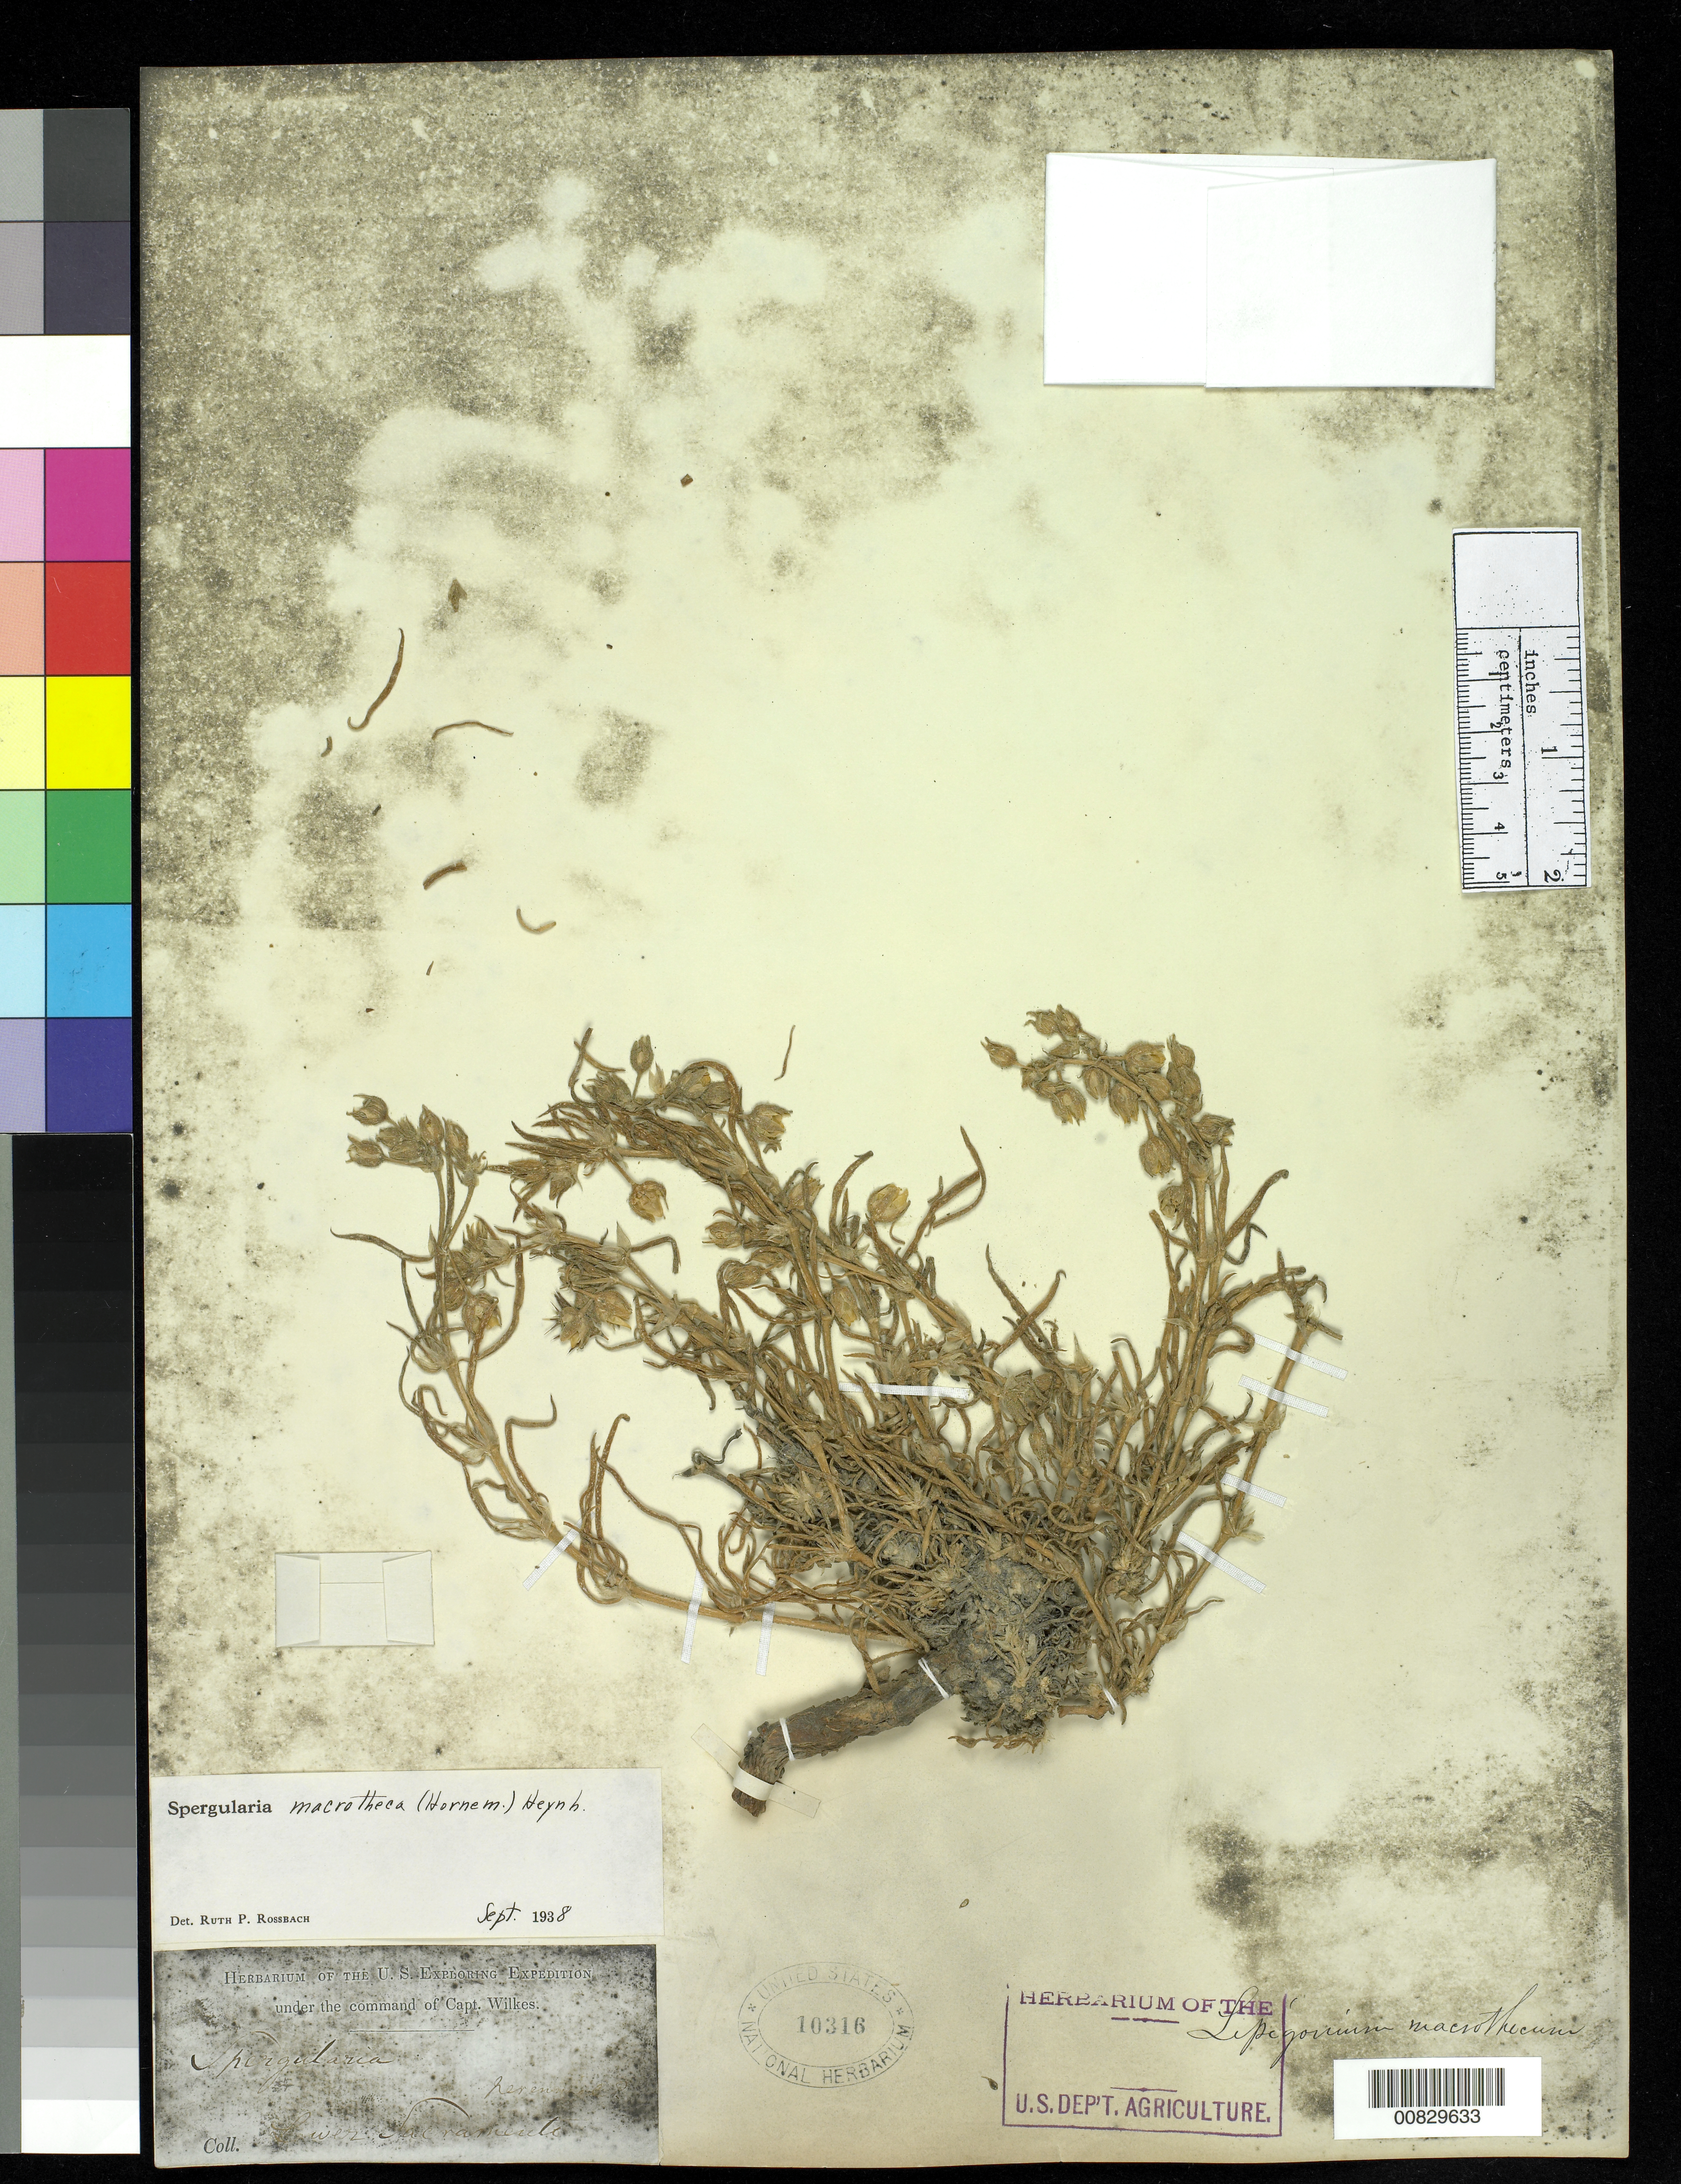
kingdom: Plantae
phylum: Tracheophyta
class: Magnoliopsida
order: Caryophyllales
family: Caryophyllaceae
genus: Spergularia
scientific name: Spergularia macrotheca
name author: (Hornem.) Heynh.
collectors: Wilkes Explor. Exped.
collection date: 1838/1842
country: United States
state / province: California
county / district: Sacramento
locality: Lower Sacramento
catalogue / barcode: US 10316